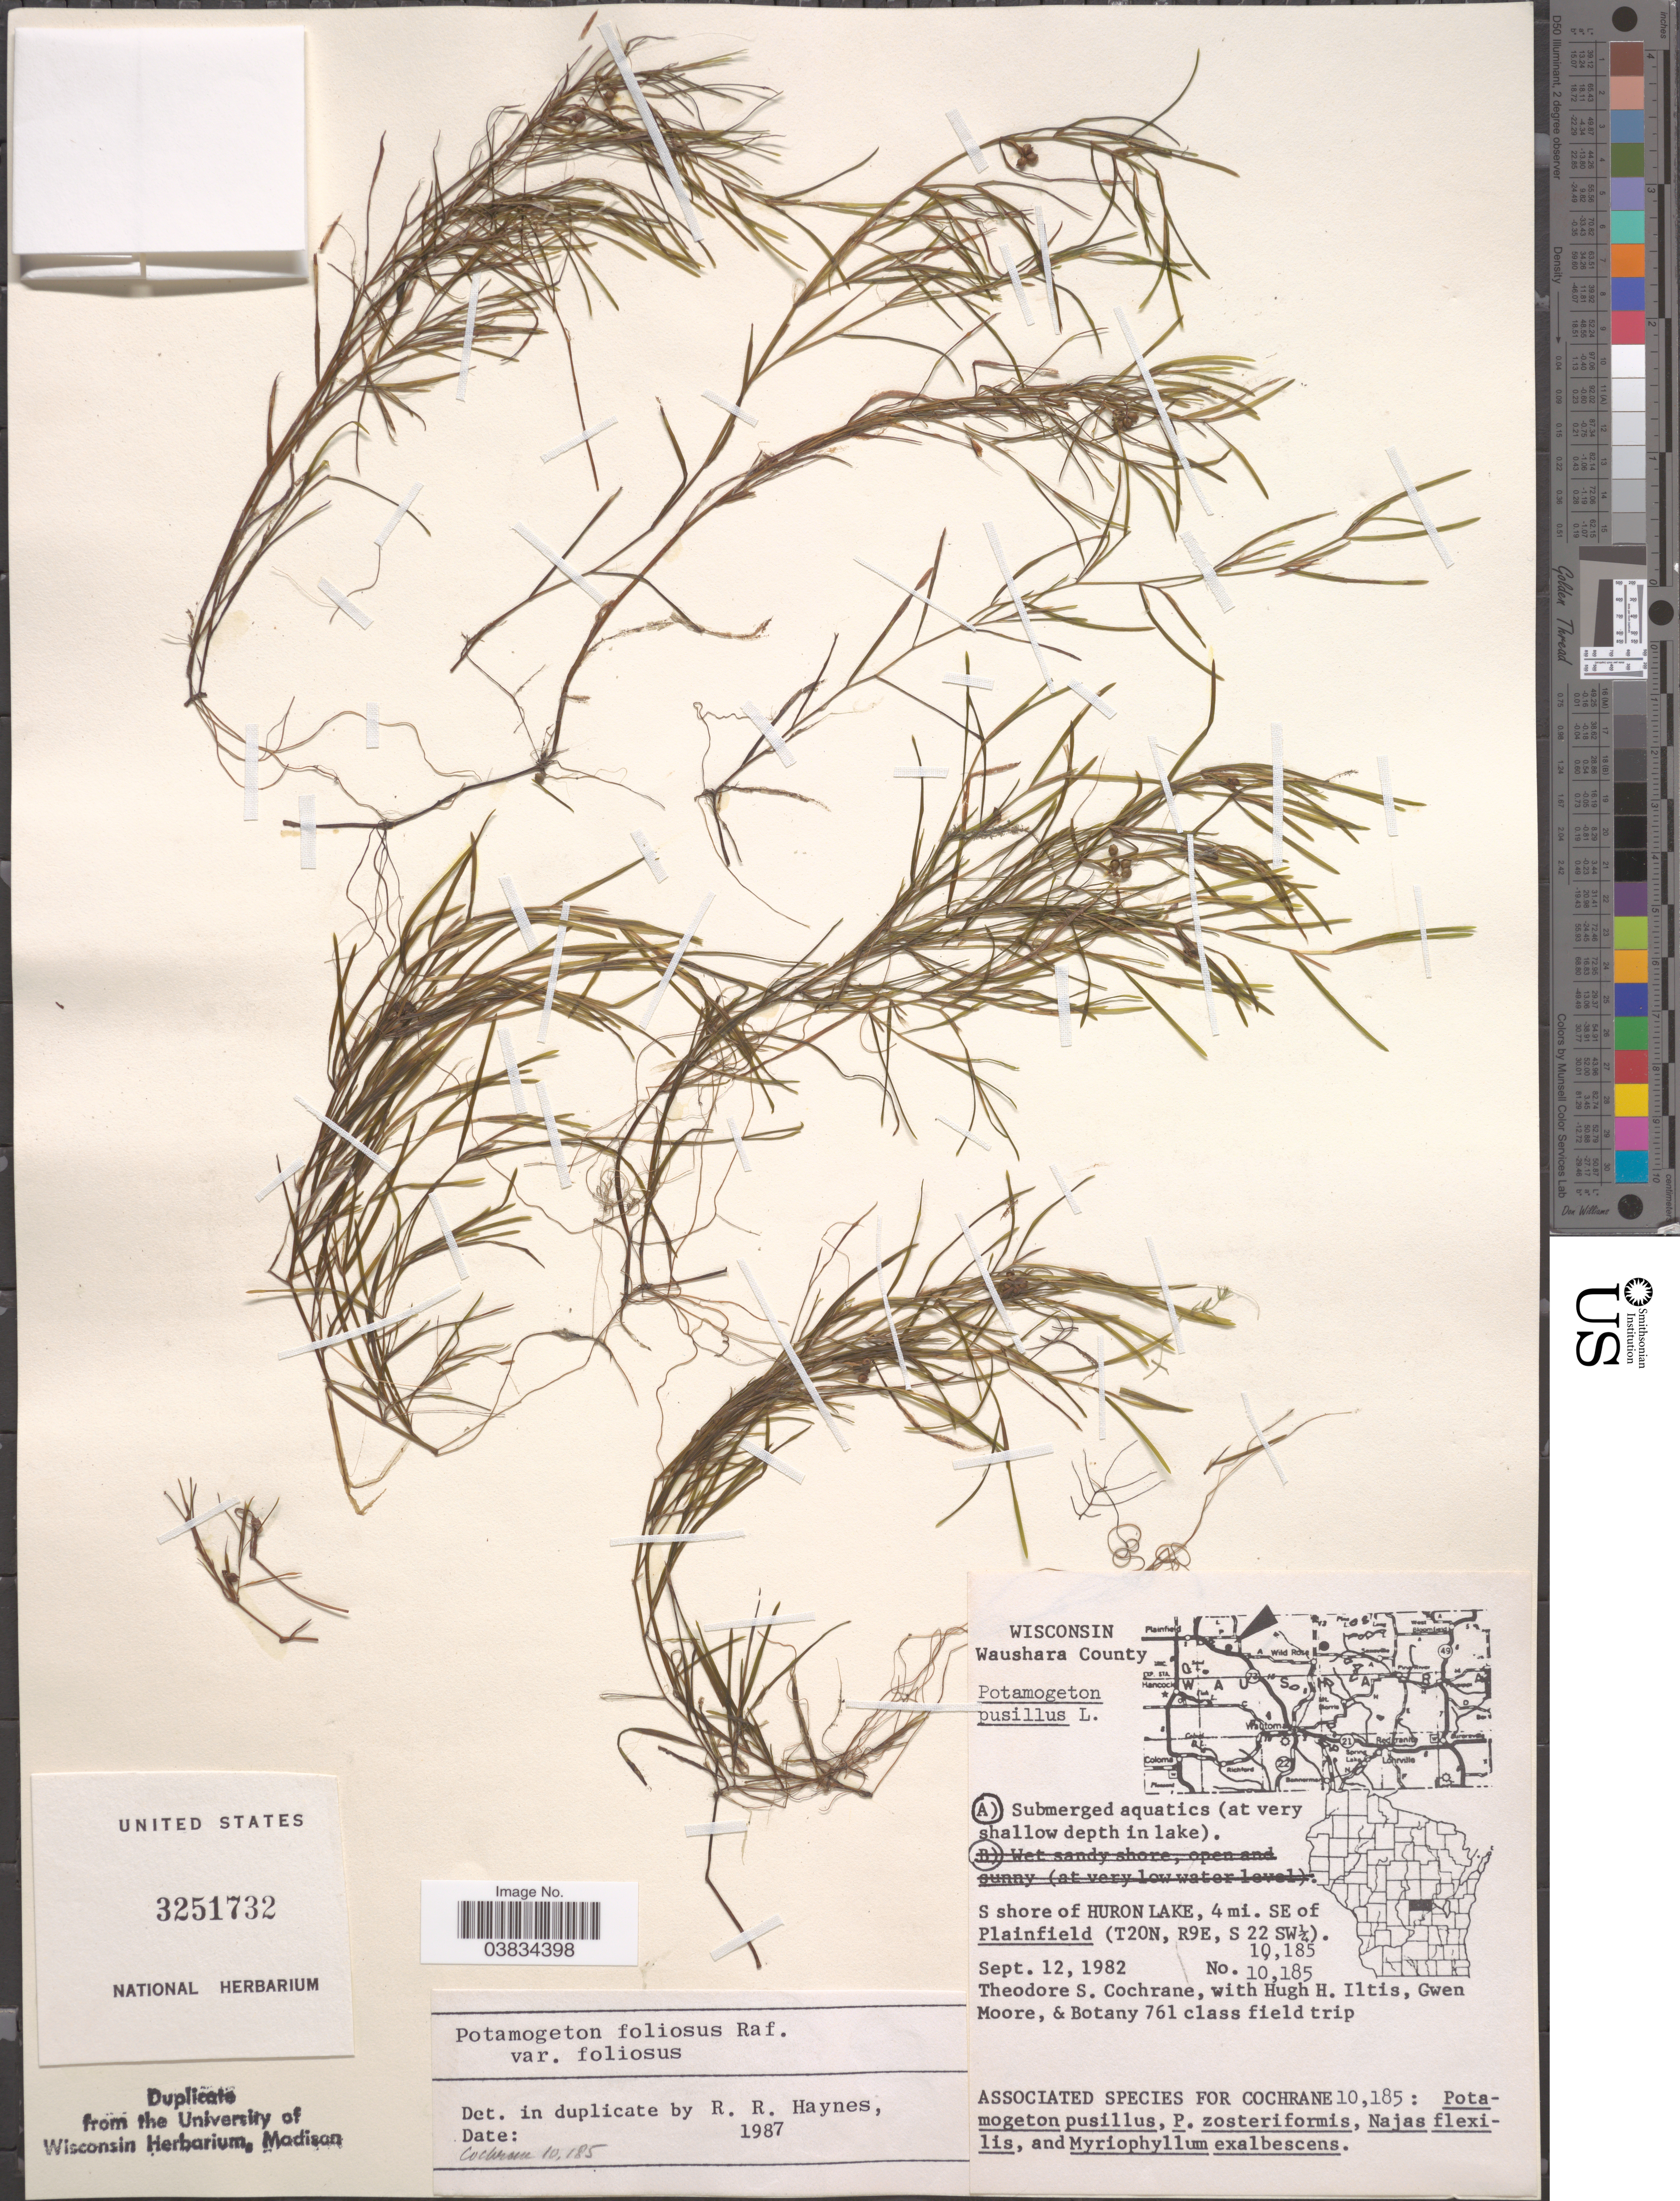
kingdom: Plantae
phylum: Tracheophyta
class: Liliopsida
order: Alismatales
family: Potamogetonaceae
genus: Potamogeton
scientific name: Potamogeton foliosus var. foliosus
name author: Raf.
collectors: T. S. Cochrane, H. H. Iltis, G. Moore & UW-Botany 761 (Grass Systematics) class field trip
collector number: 10185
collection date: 1982-09-12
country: United States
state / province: Wisconsin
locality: Waushara County. Submerged aquatics (at very shallow depth in lake). S shore of Huron Lake, 4 mi. SE of Plainfield (T20N, R9E, S 22 SW¼).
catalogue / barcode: US 3251732